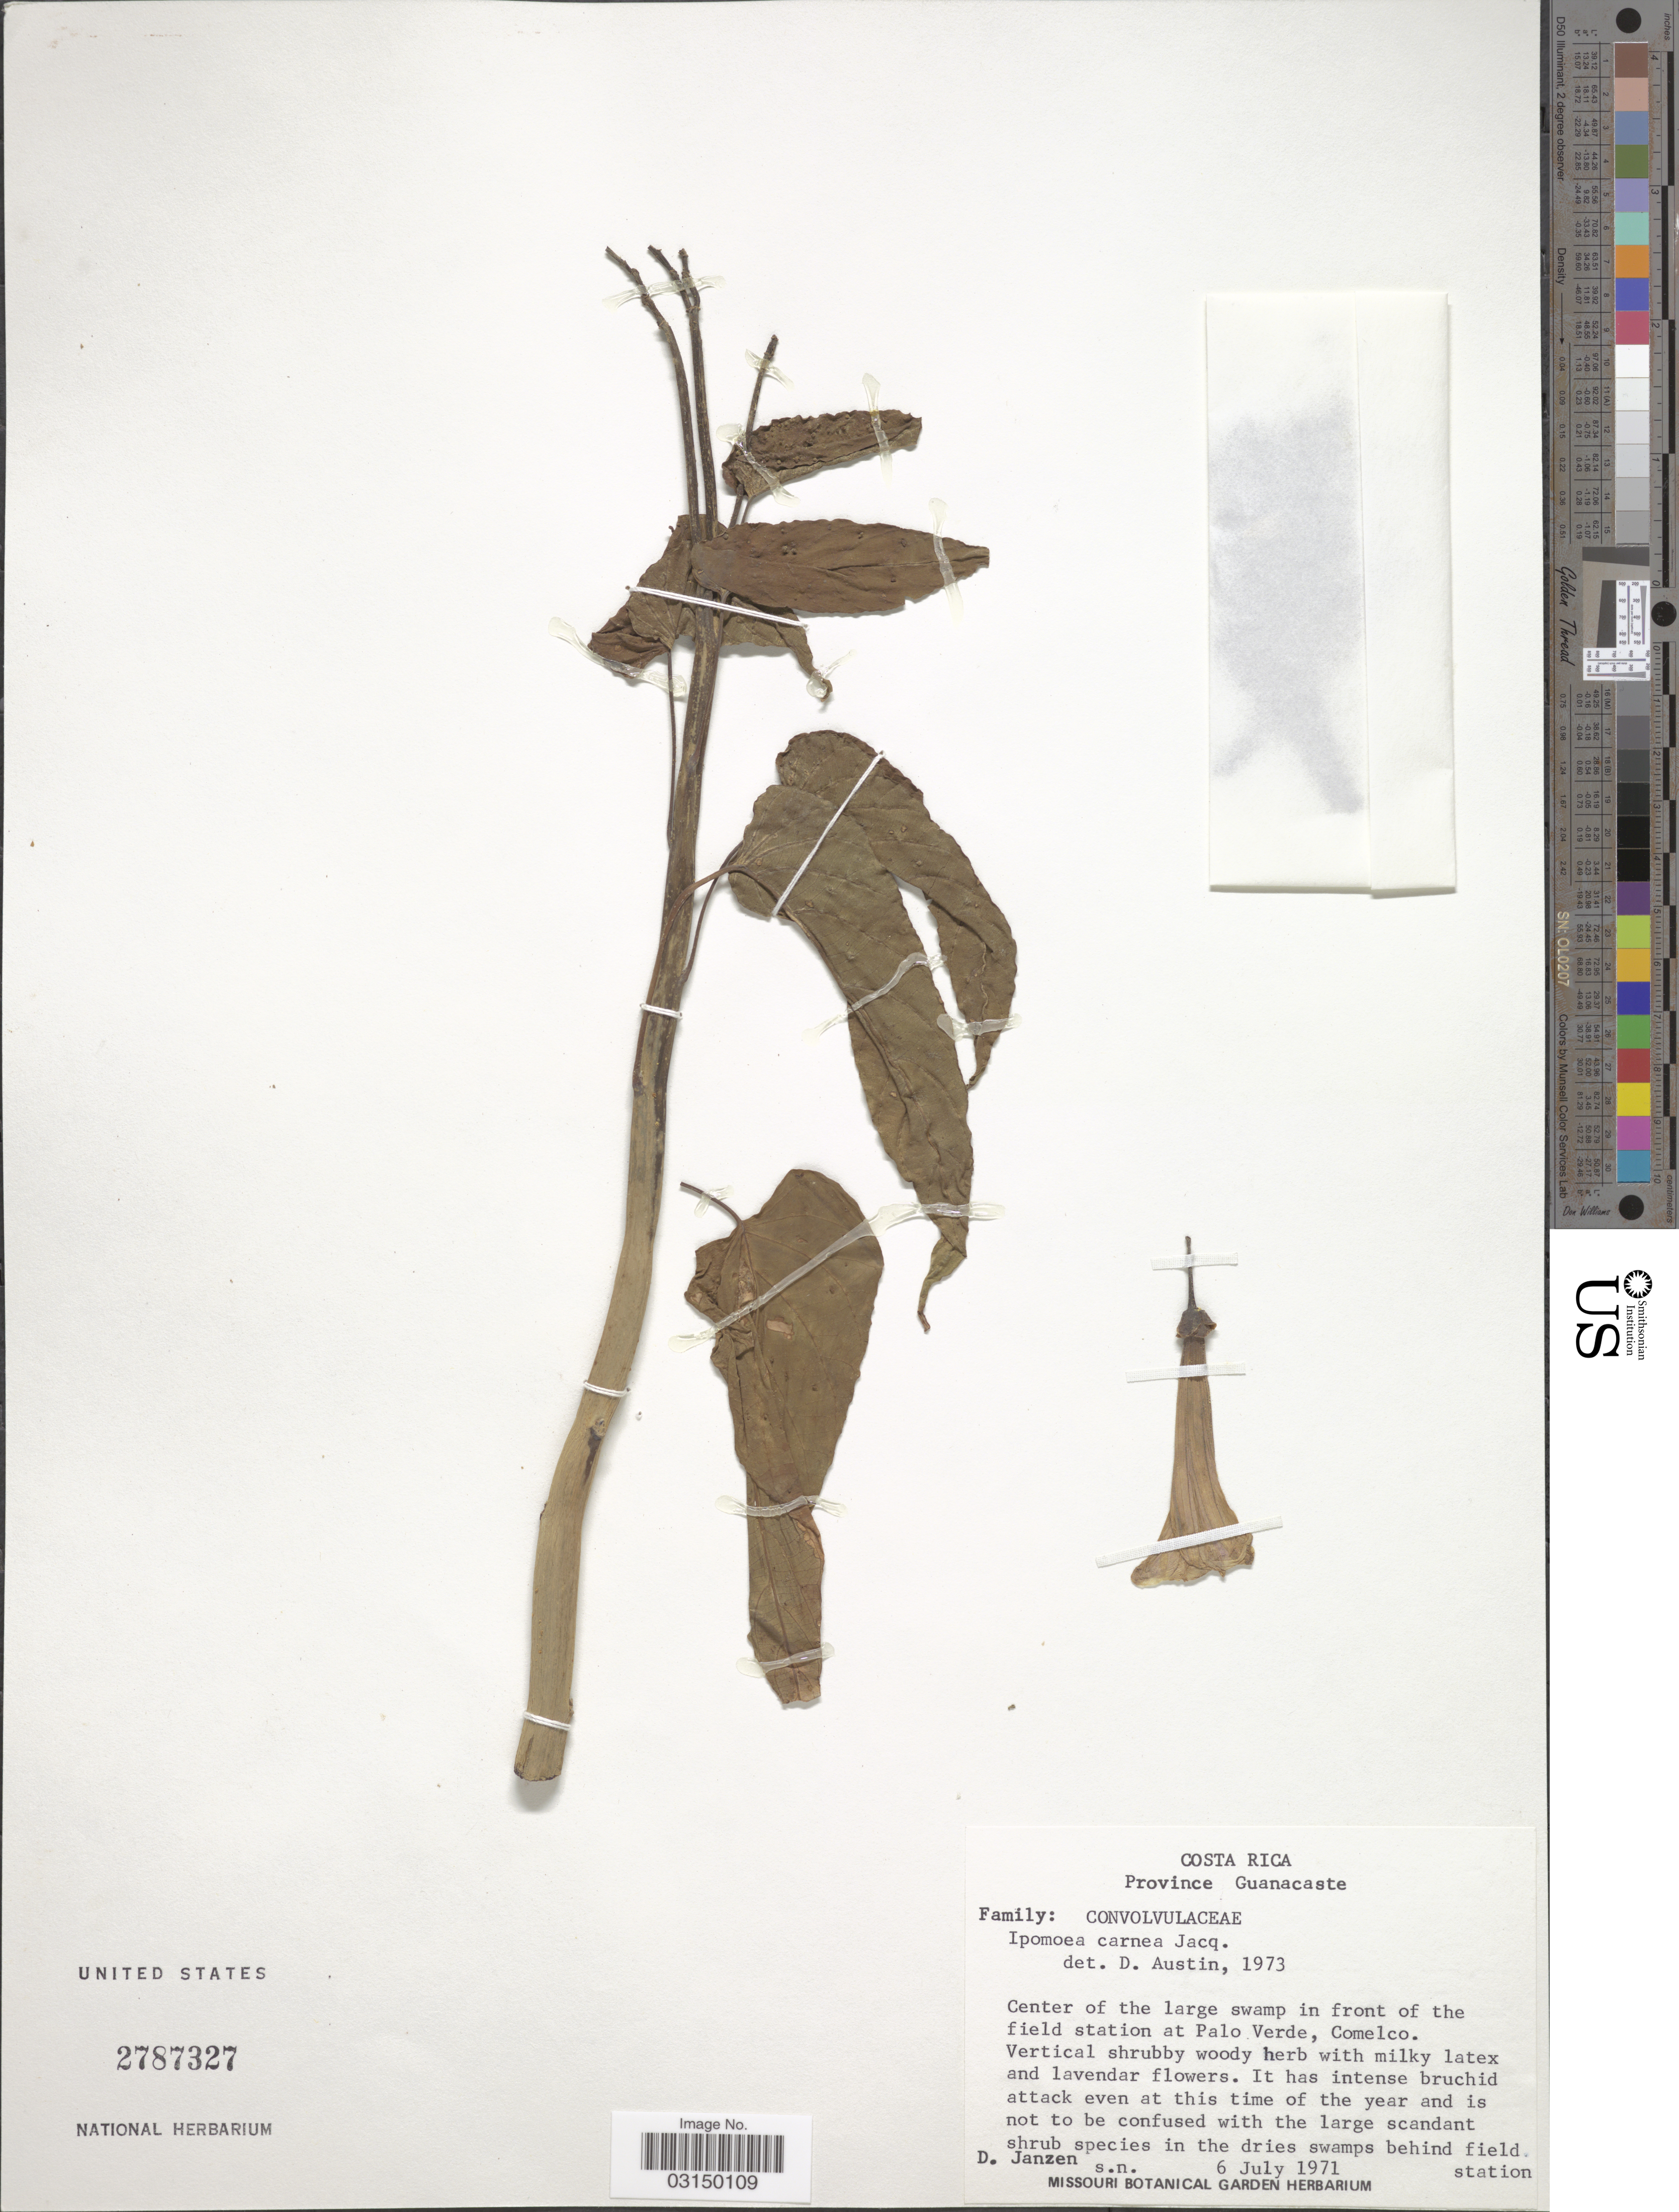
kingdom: Plantae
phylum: Tracheophyta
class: Magnoliopsida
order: Solanales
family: Convolvulaceae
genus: Ipomoea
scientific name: Ipomoea carnea subsp. fistulosa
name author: (Mart. ex Choisy) D.F. Austin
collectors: D. Janzen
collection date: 1971-07-06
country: Costa Rica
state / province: Guanacaste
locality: Center of the large swamp in front of the field station at Palo Verde, Comelco.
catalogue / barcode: US 2787327